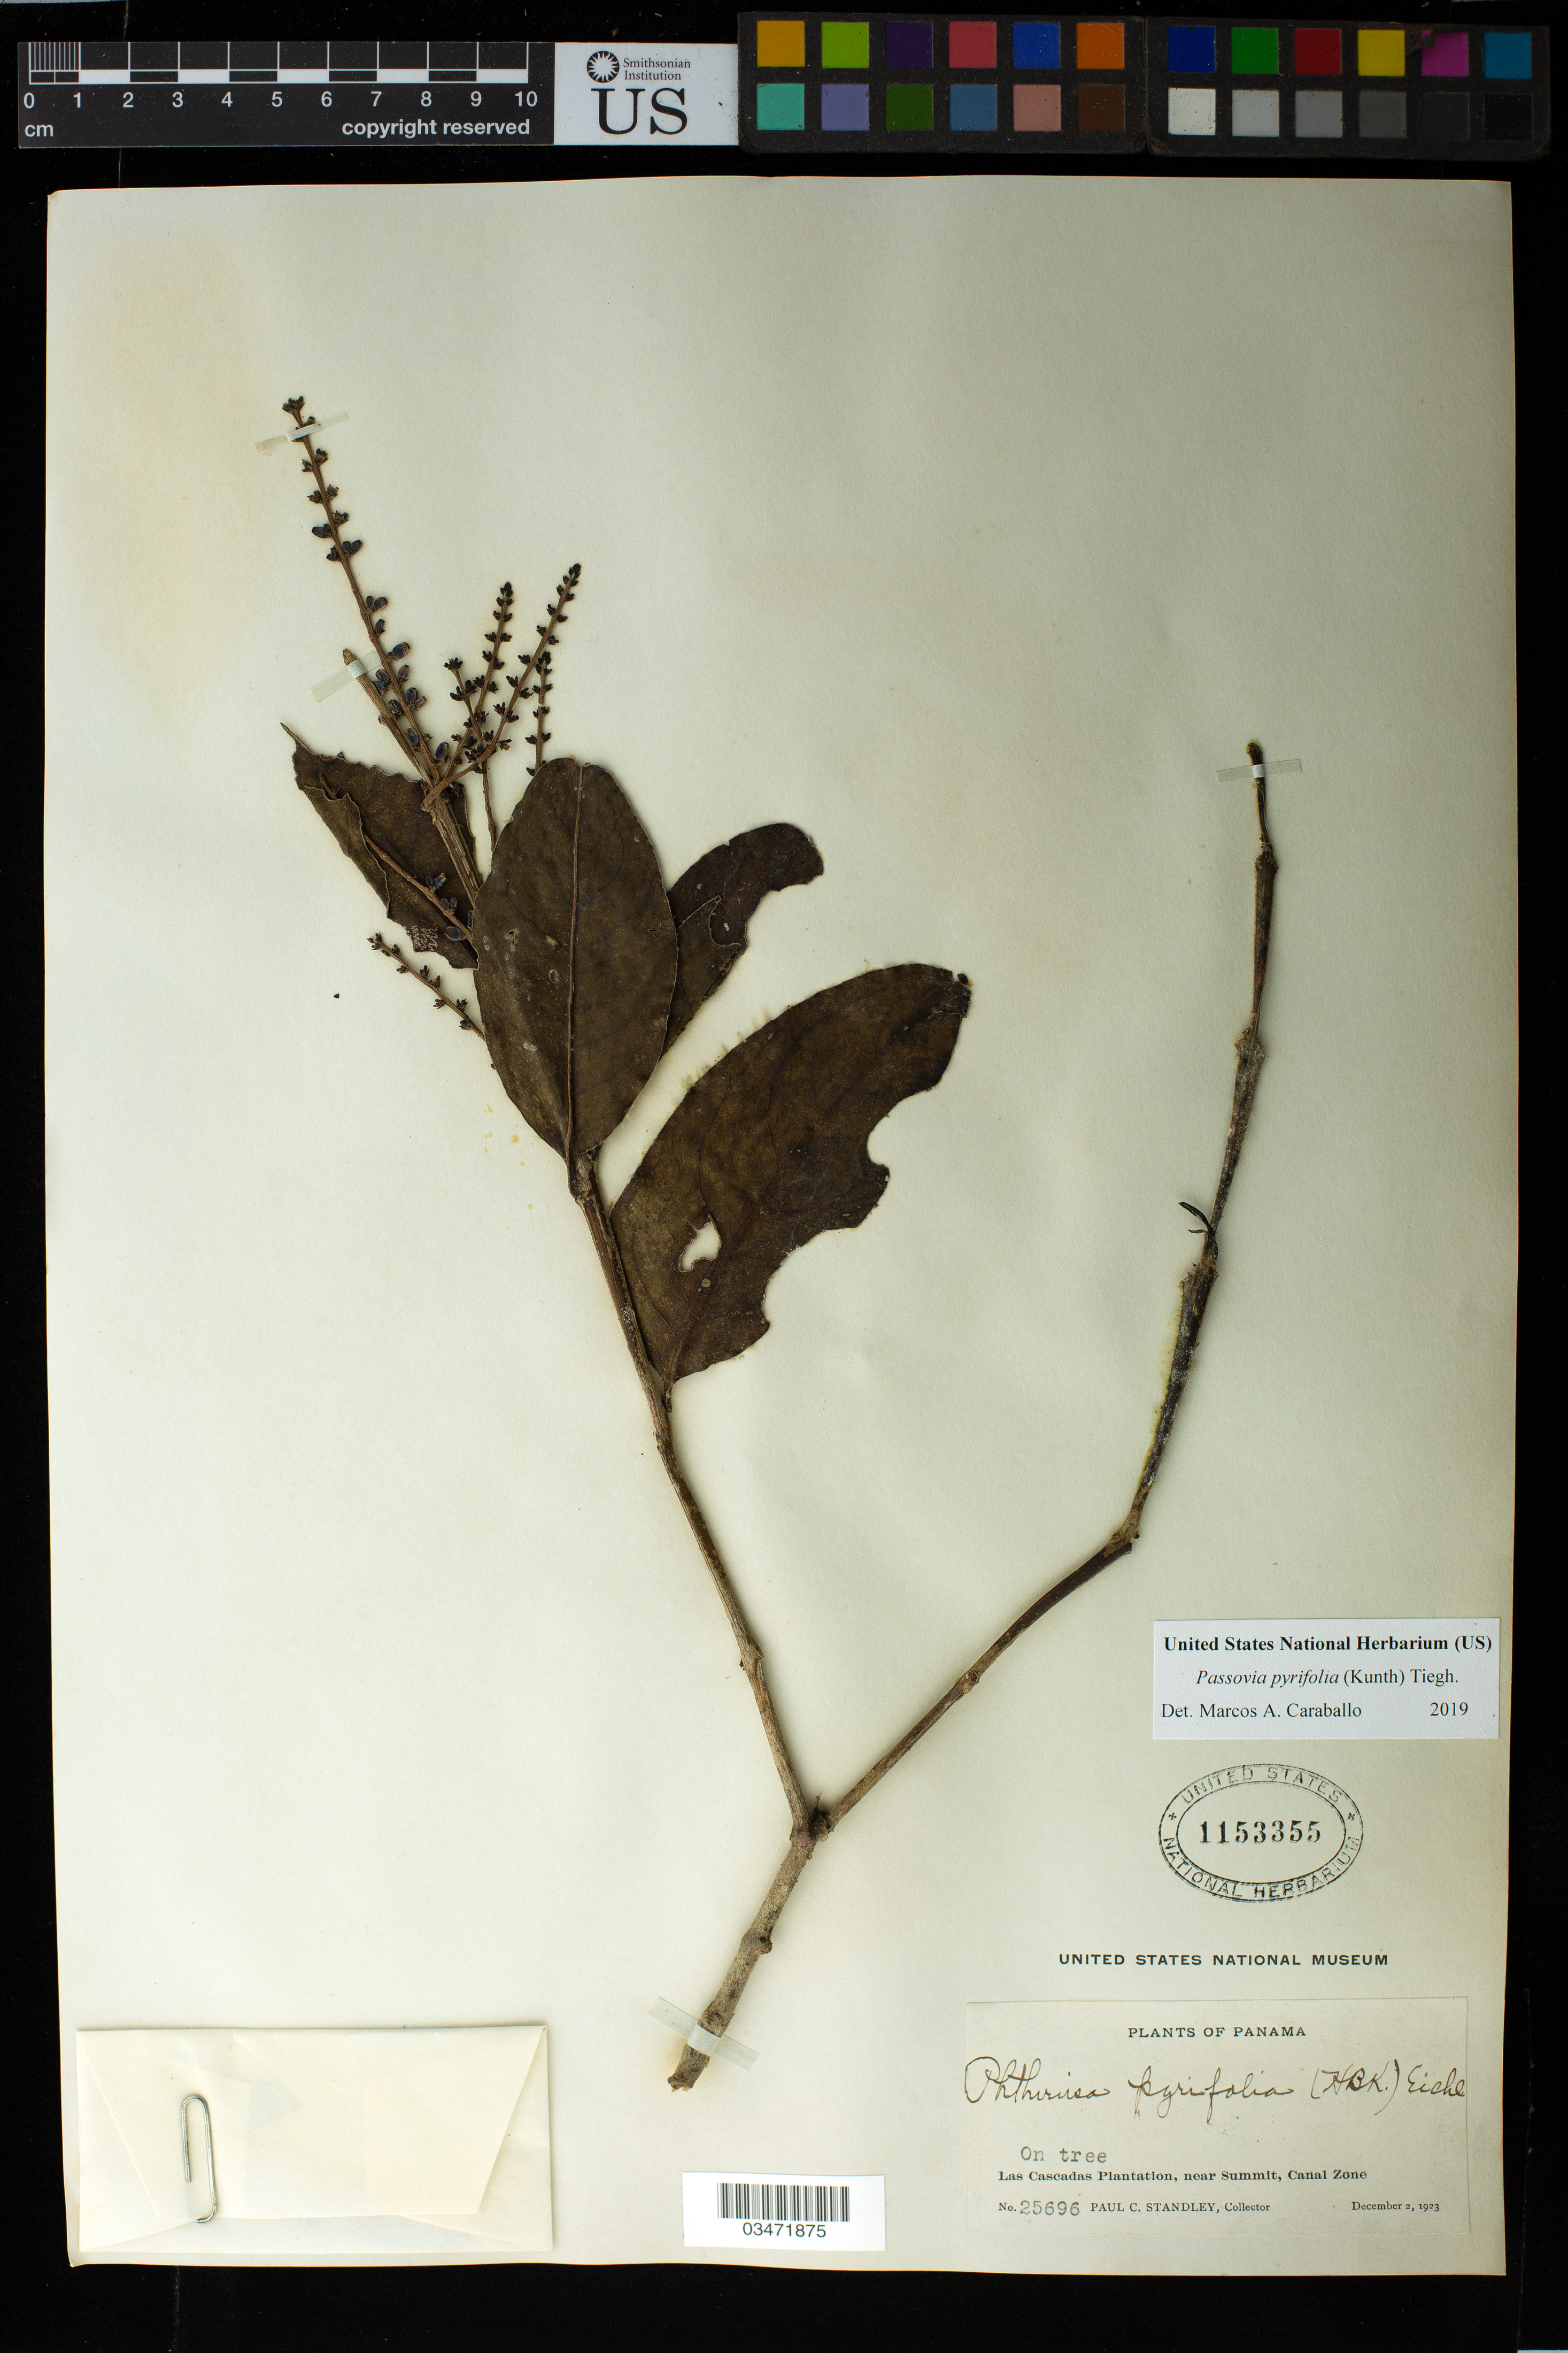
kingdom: Plantae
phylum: Tracheophyta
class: Magnoliopsida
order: Santalales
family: Loranthaceae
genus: Passovia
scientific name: Passovia pyrifolia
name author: (Kunth) Tiegh.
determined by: Caraballo-Ortiz, Marcos A., (MISS), University of Mississippi (UNITED STATES)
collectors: P. C. Standley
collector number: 25696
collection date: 1923-12-02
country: Panama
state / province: Panamá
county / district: Canal Zone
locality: Las Cascades Plantatioin, near summit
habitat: On tree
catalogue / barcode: US 1153355